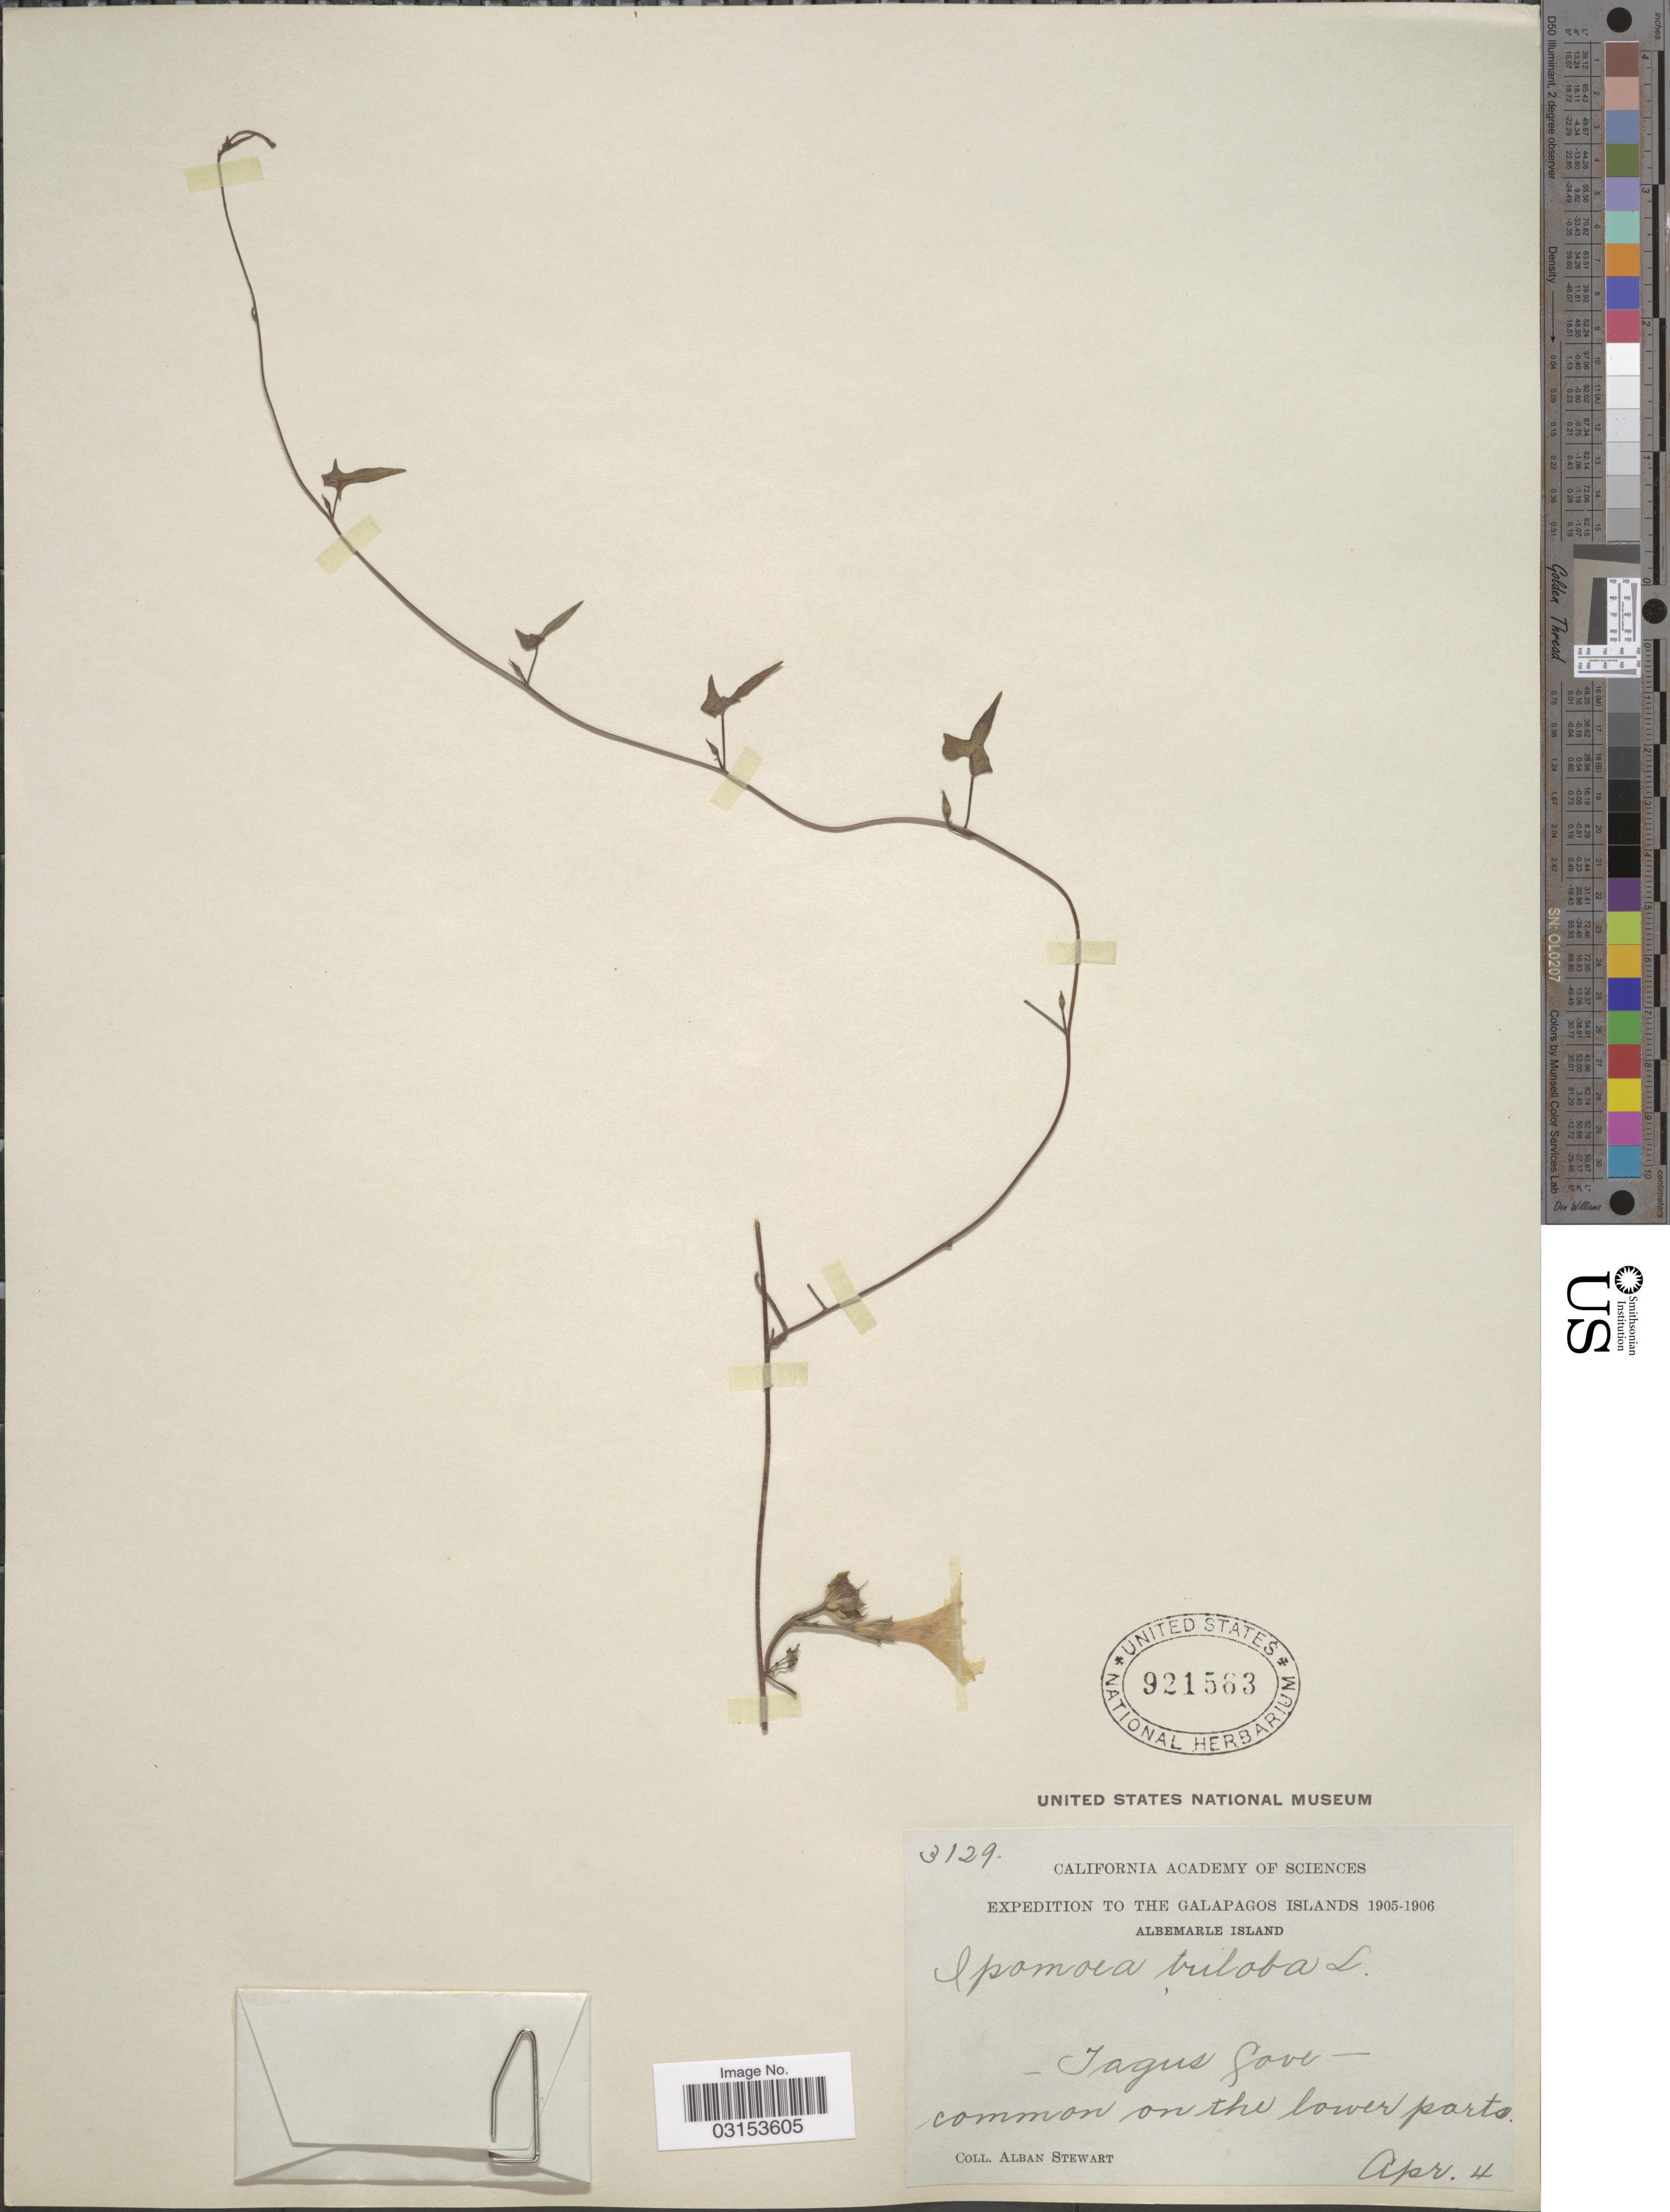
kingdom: Plantae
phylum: Tracheophyta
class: Magnoliopsida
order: Solanales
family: Convolvulaceae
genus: Ipomoea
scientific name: Ipomoea triloba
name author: L.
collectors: A. Stewart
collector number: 3129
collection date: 1905-04-04/1906-04-04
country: Ecuador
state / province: Colón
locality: The Galapagos Islands, Albemarle Island. Tagus Gove.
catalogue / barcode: US 921563